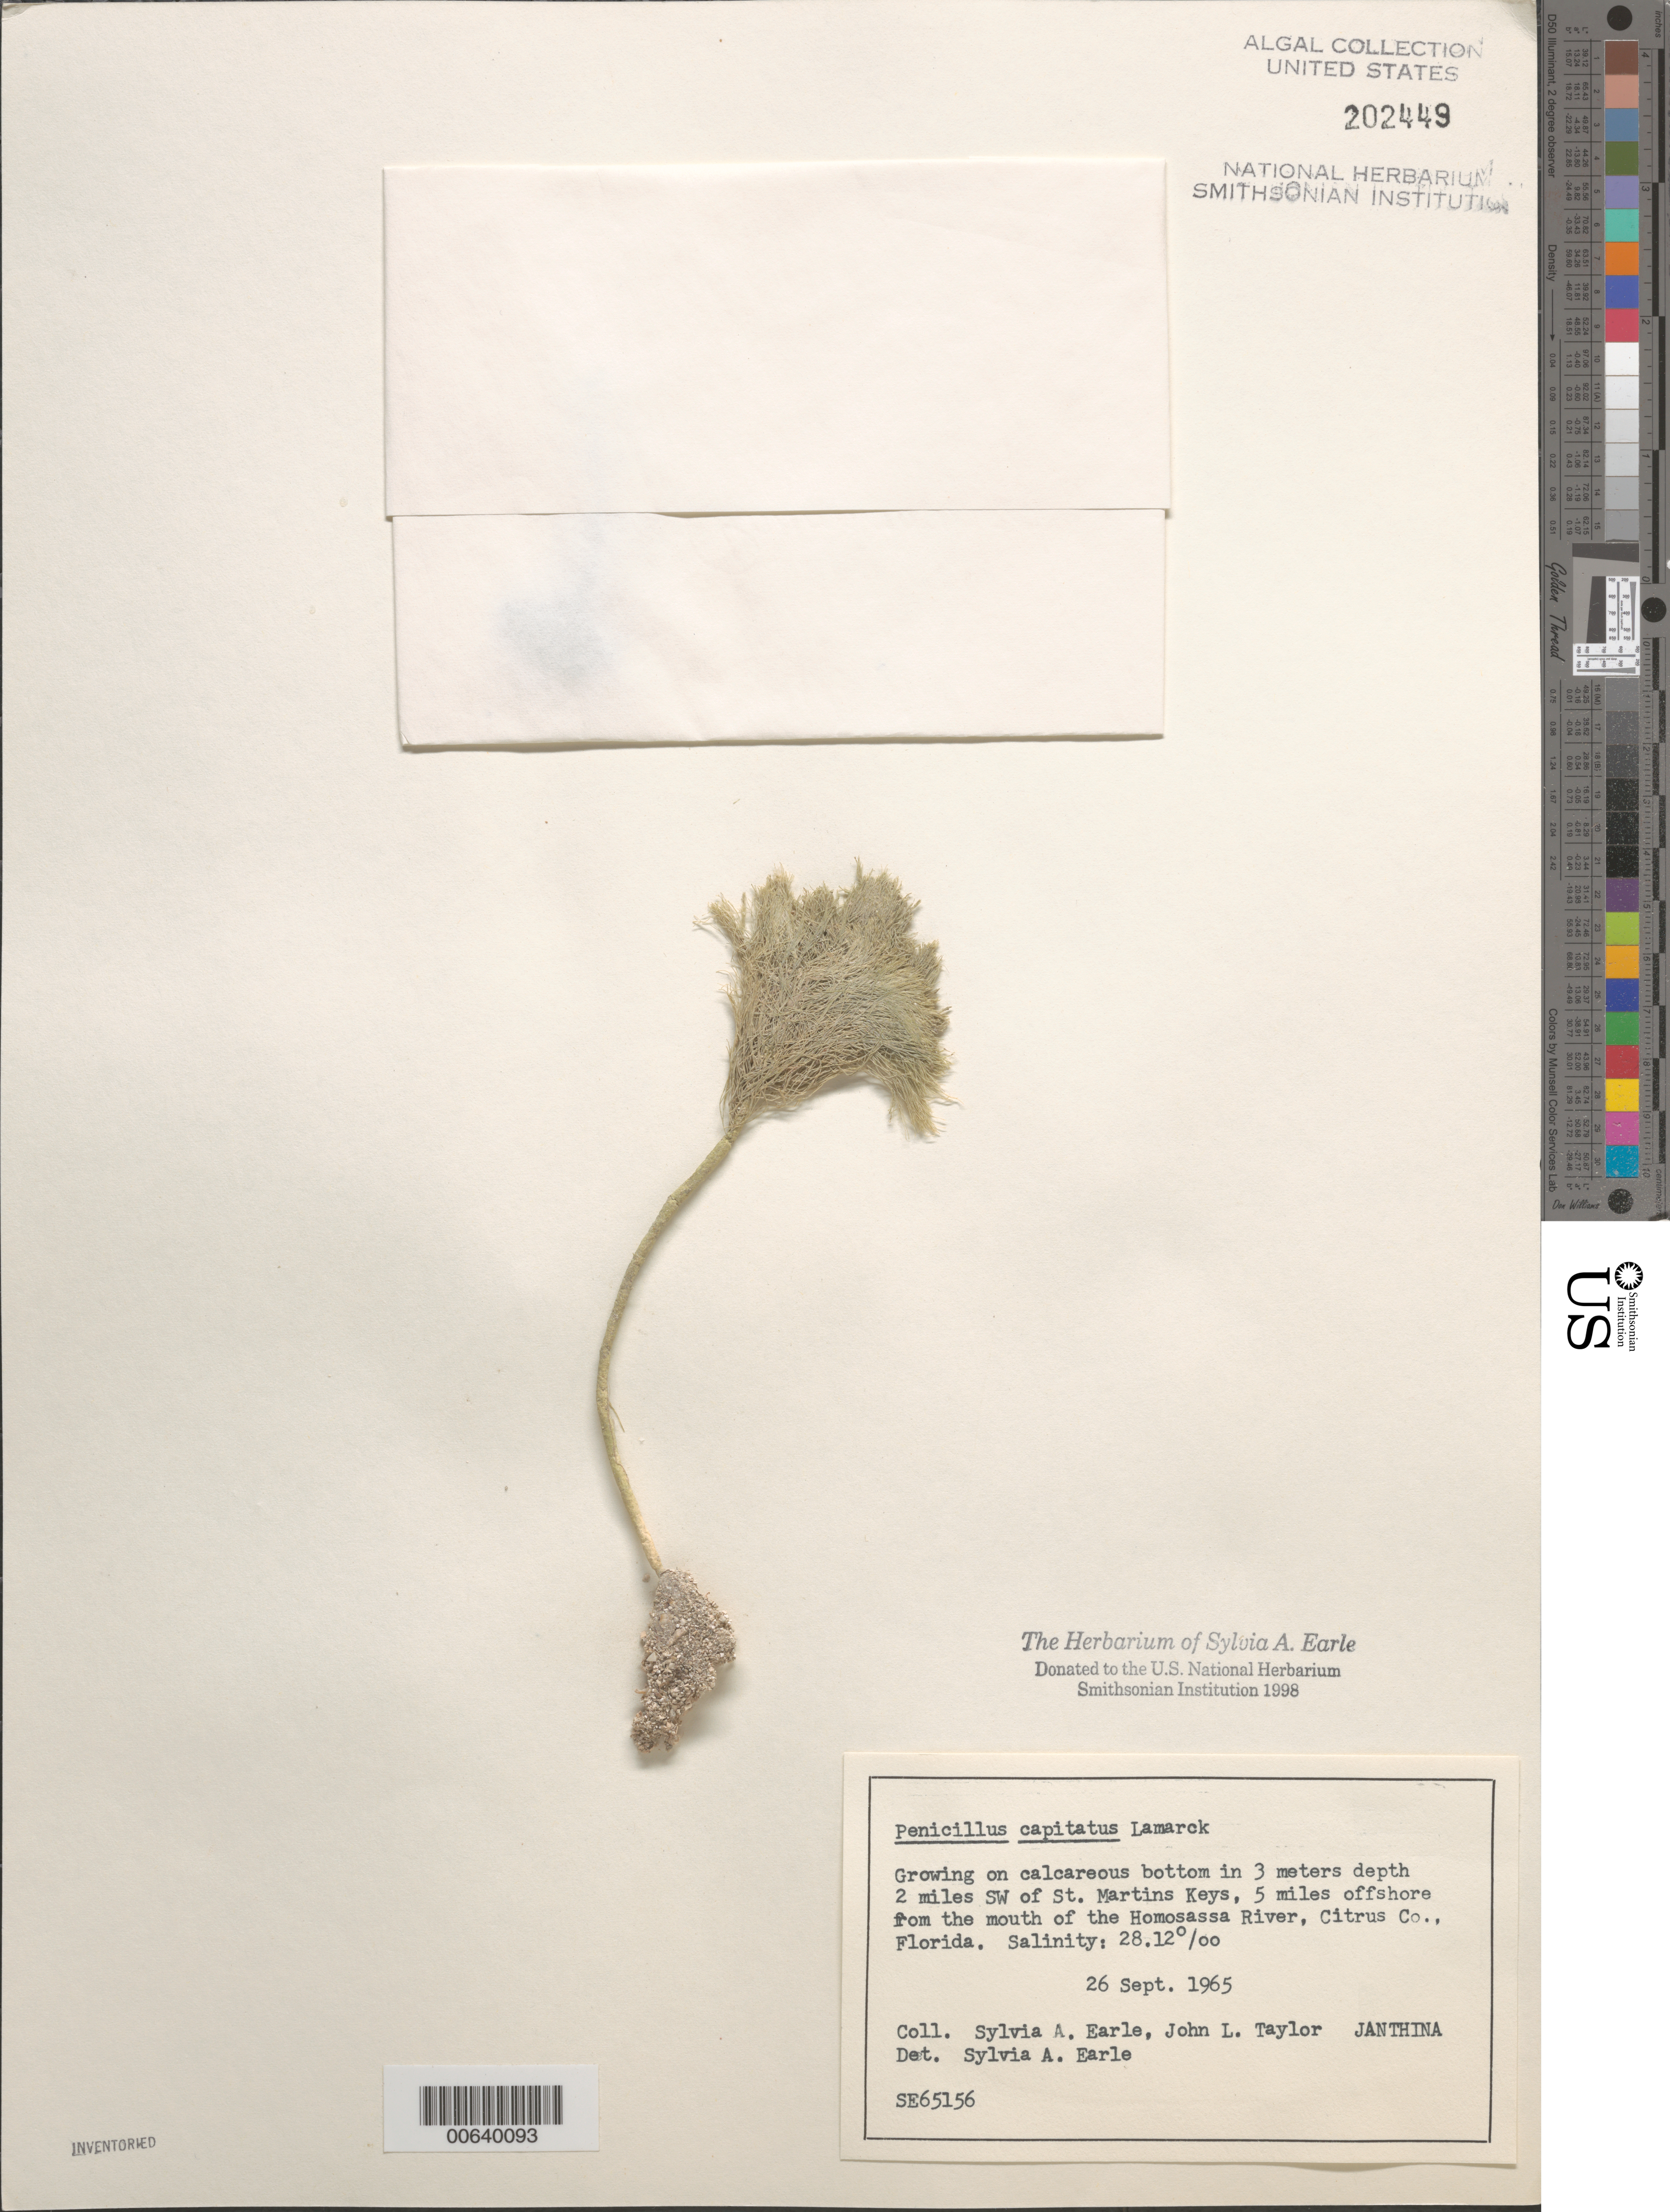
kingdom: Plantae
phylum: Chlorophyta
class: Ulvophyceae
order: Bryopsidales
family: Udoteaceae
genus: Penicillus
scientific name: Penicillus capitatus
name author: Lam.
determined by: Earle, S. A.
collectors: S. A. Earle & J. L. Taylor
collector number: SE 65156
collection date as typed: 26 Sep 1965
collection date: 1965-09-26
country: United States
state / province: Florida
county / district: Citrus County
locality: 5 miles off Homosassa River mouth, 2 miles southwest of St. Martins Keys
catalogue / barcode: US 202449